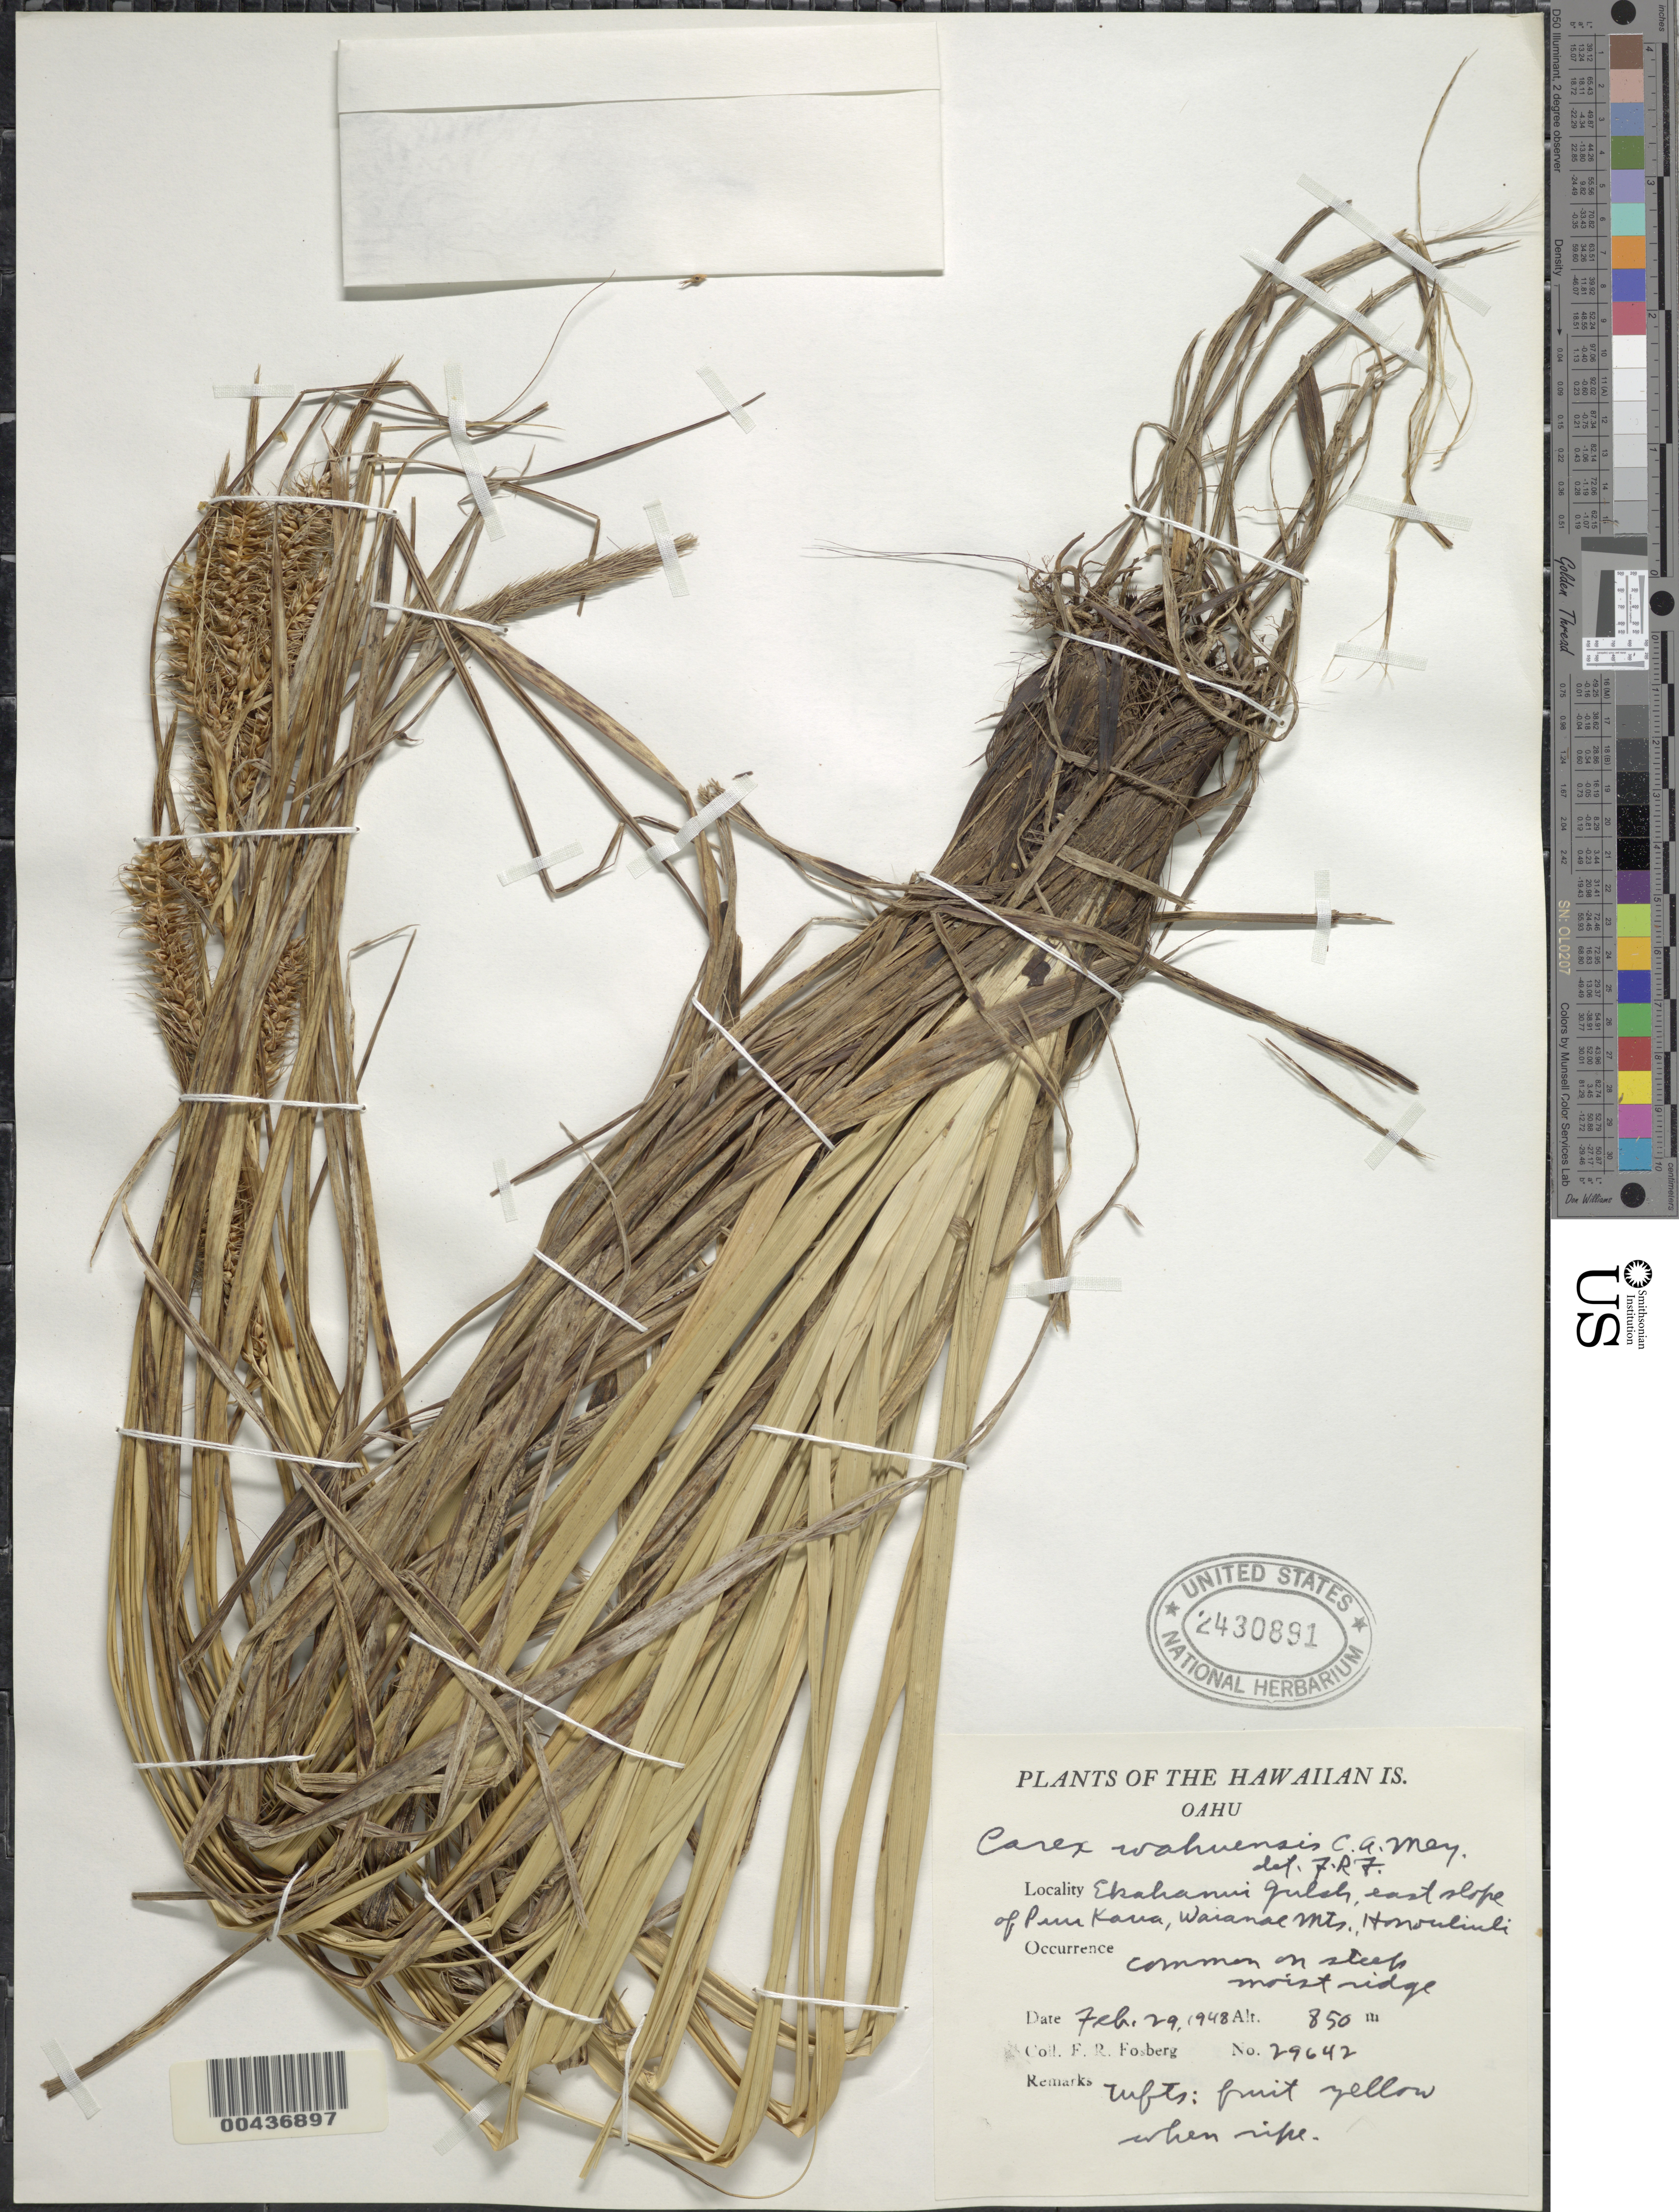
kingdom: Plantae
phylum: Tracheophyta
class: Liliopsida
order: Poales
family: Cyperaceae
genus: Carex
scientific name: Carex wahuensis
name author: C.A. Mey.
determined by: Fosberg, F. R.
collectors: F. R. Fosberg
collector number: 29642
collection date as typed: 29 Feb 1948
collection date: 1948-02-29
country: United States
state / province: Hawaii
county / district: Honolulu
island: Oahu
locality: Ekahanui Gulch, east slope of Puu Kaua, Waianae Mts., Honouliuli, Oahu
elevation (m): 850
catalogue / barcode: US 2430891